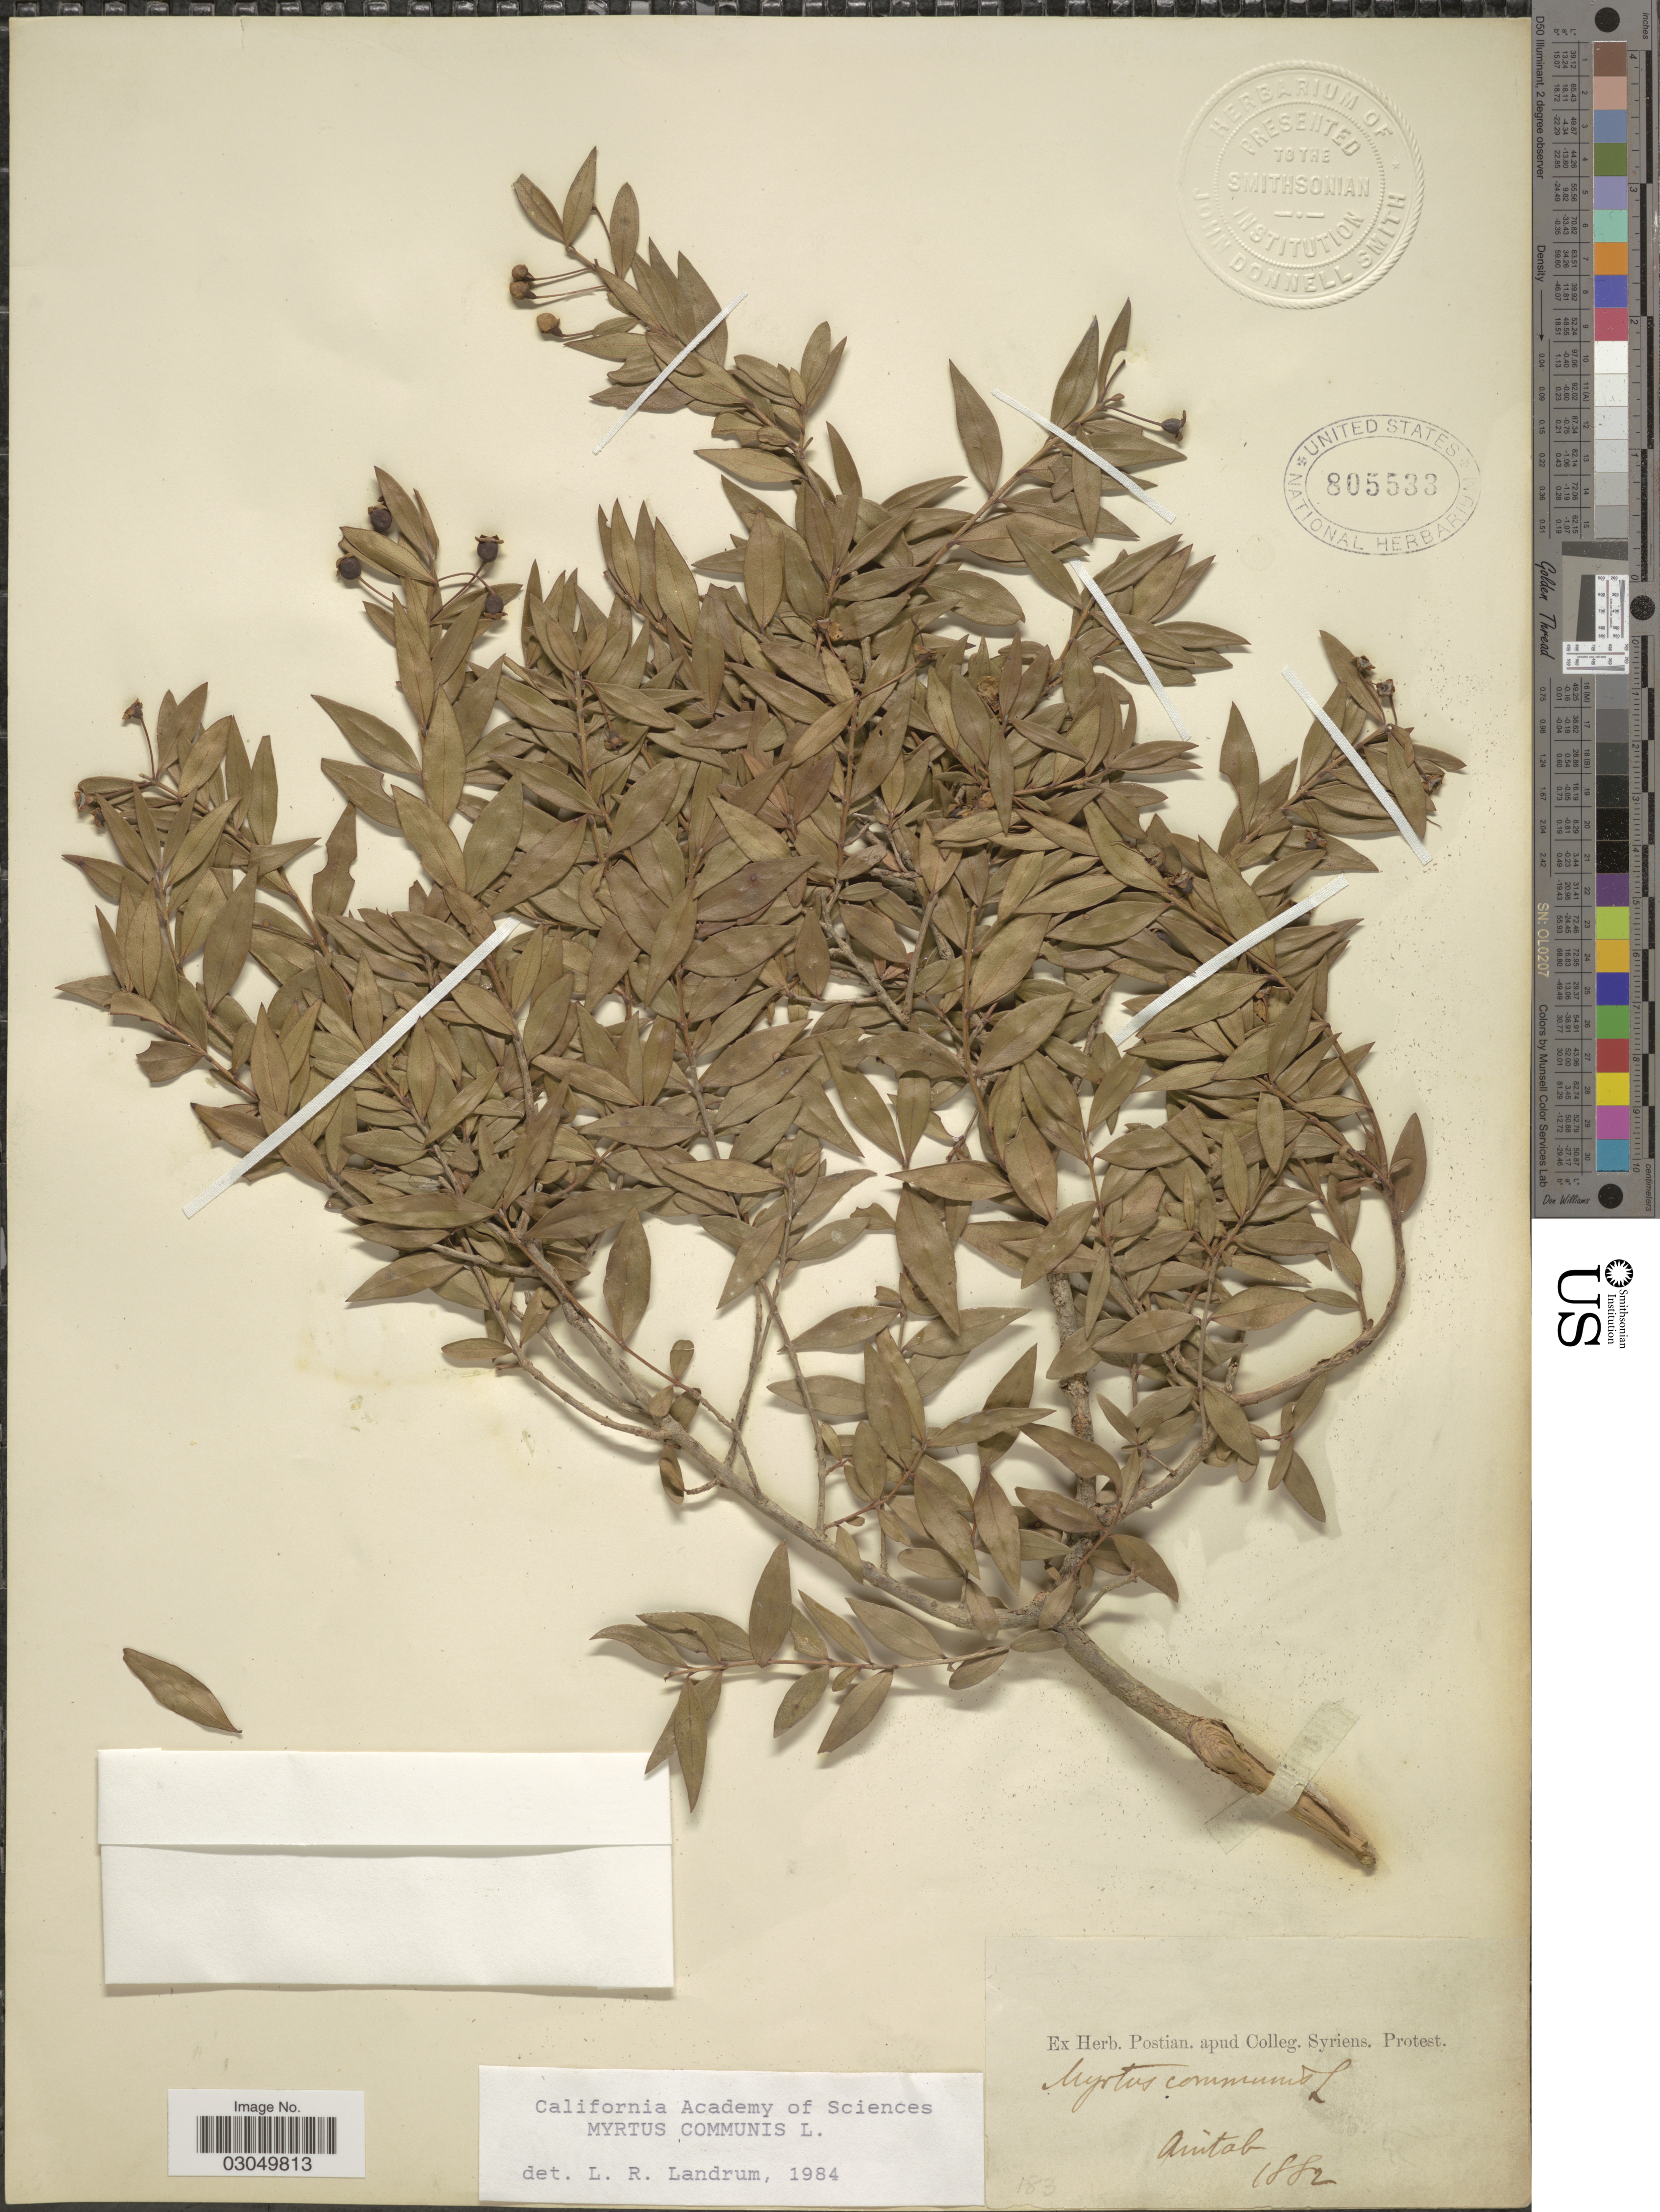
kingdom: Plantae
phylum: Tracheophyta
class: Magnoliopsida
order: Myrtales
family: Myrtaceae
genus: Myrtus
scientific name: Myrtus sp.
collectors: ex herb. Postian. apud Colleg. Syriens. Protest. USE "Fannie P. A. Shepard" (10308853) AS PRIMARY COLLECTOR INSTEAD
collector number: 183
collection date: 1882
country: Turkey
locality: Aintab.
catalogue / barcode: US 805533